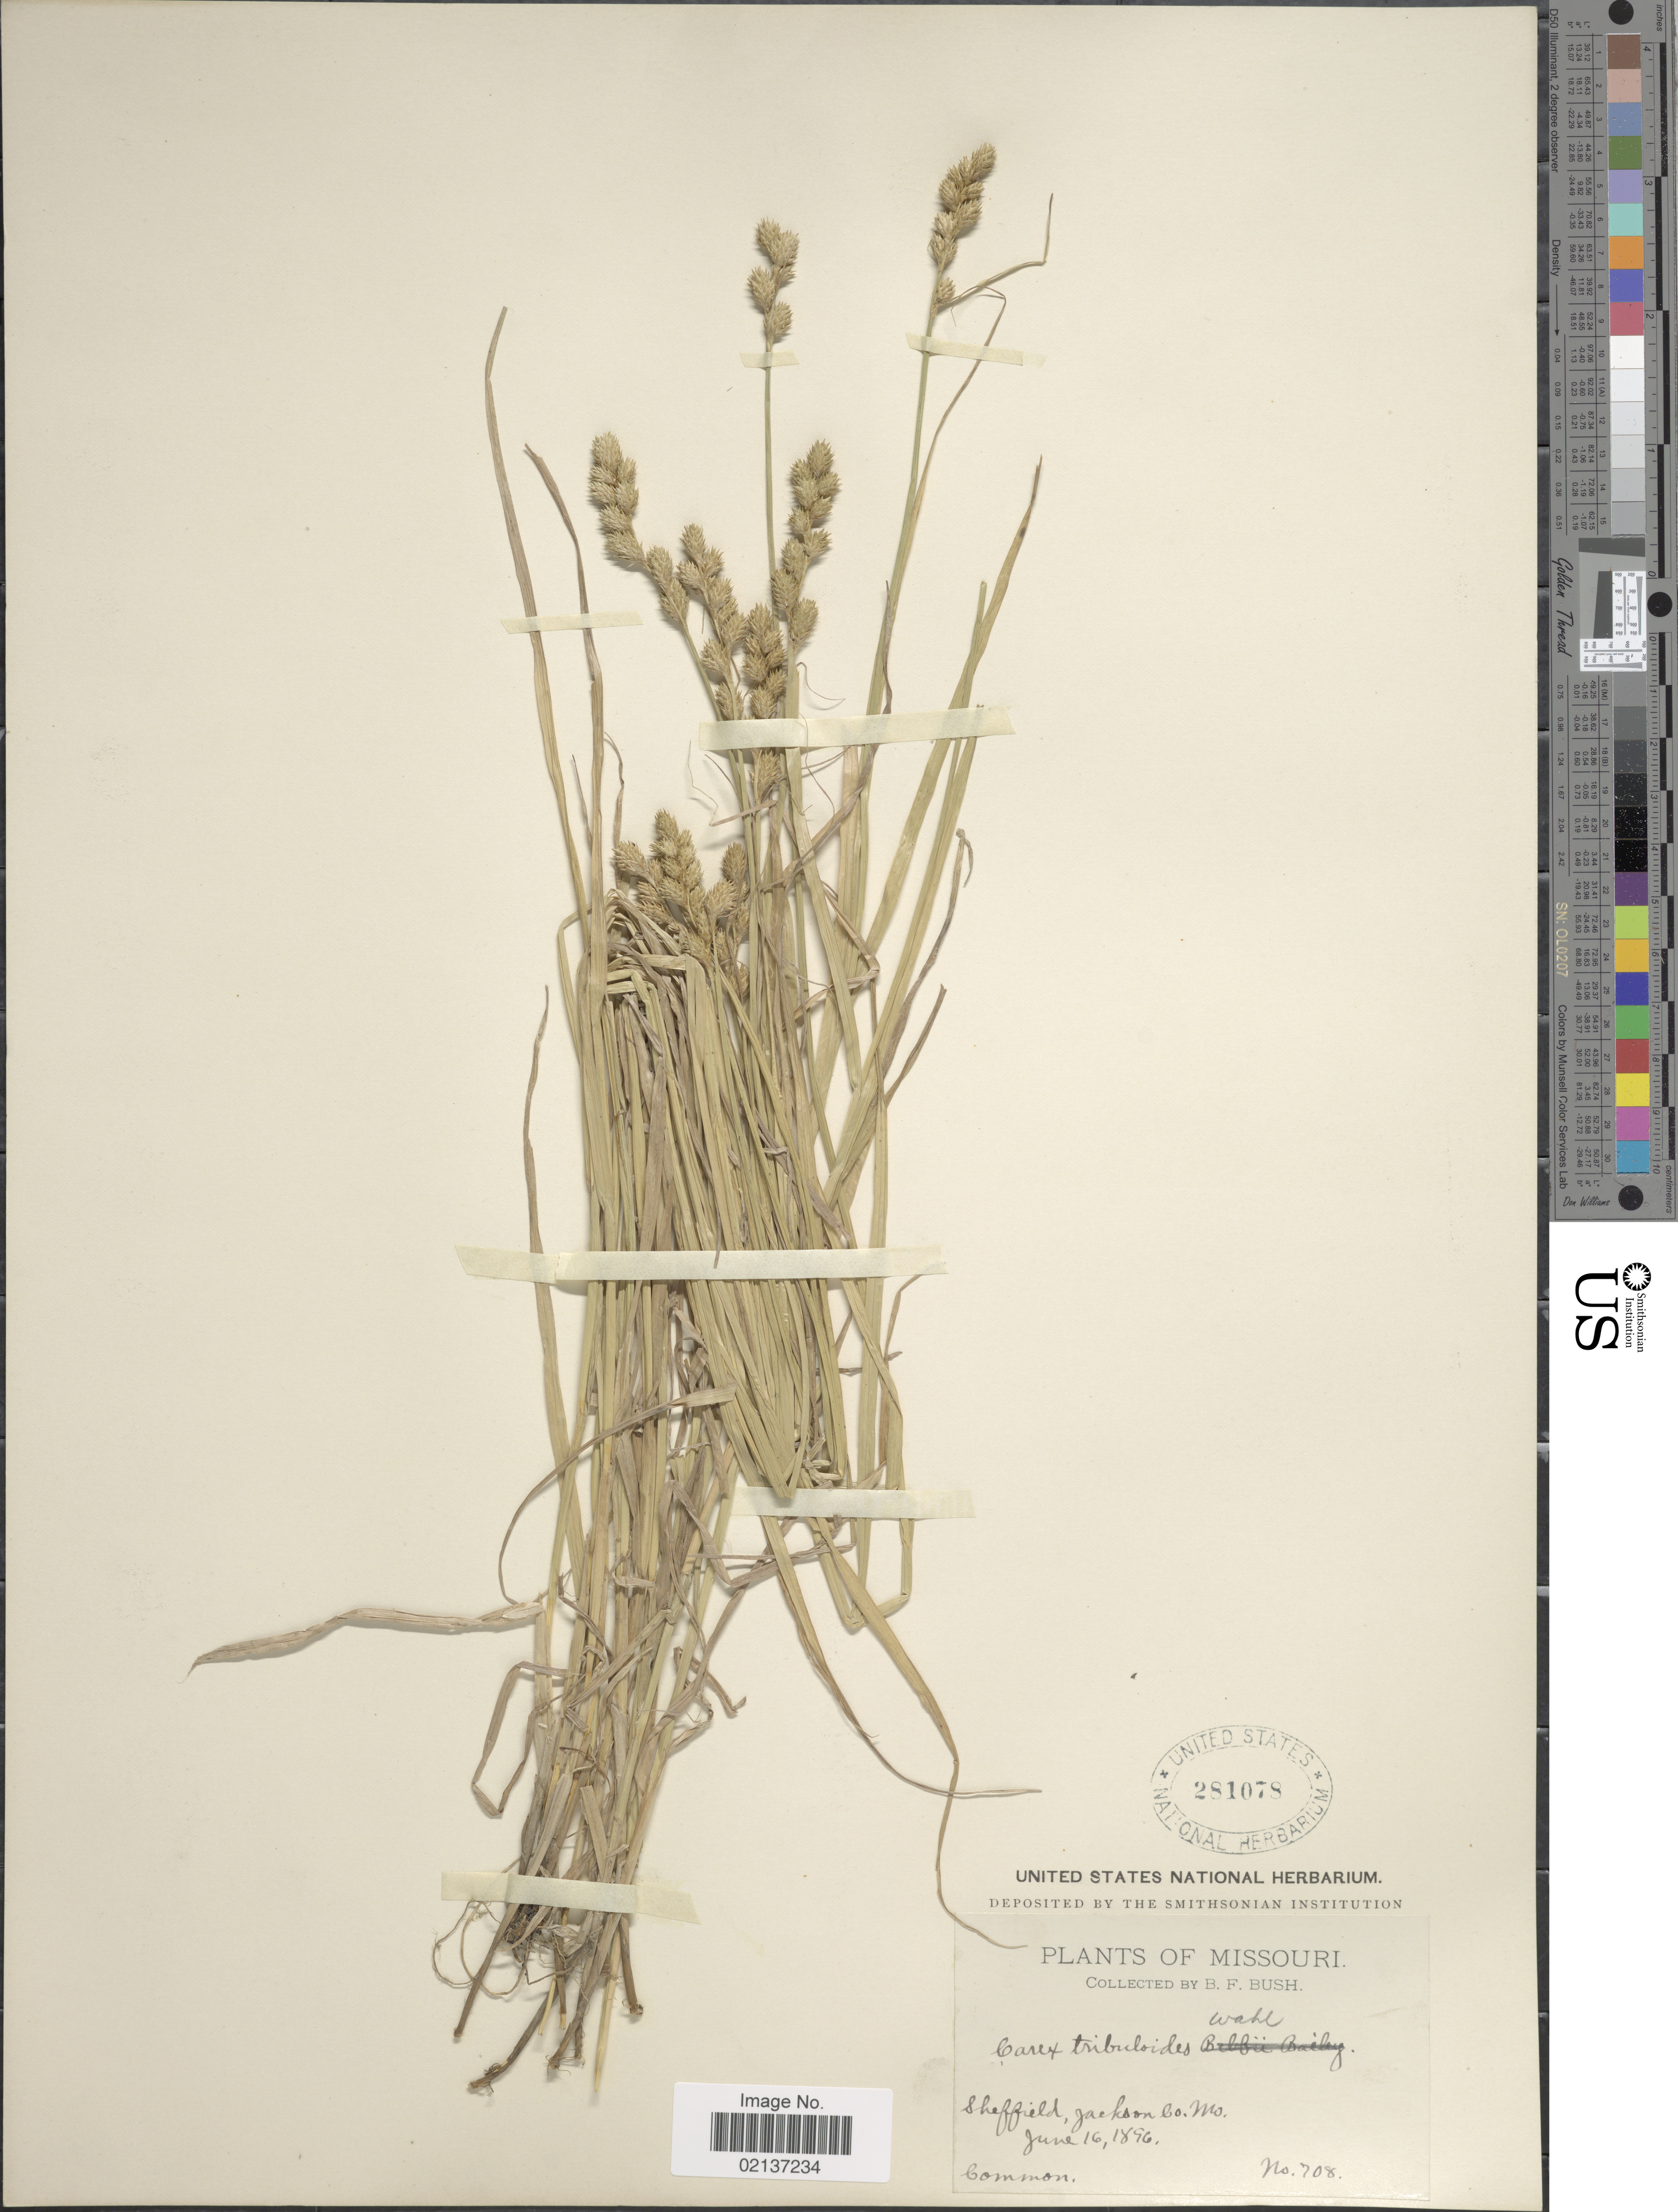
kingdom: Plantae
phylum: Tracheophyta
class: Liliopsida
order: Poales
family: Cyperaceae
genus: Carex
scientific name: Carex tribuloides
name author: Wahlenb.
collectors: B. F. Bush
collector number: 708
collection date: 1896-06-16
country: United States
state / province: Missouri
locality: Sheffield, Jackson Co.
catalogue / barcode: US 281078